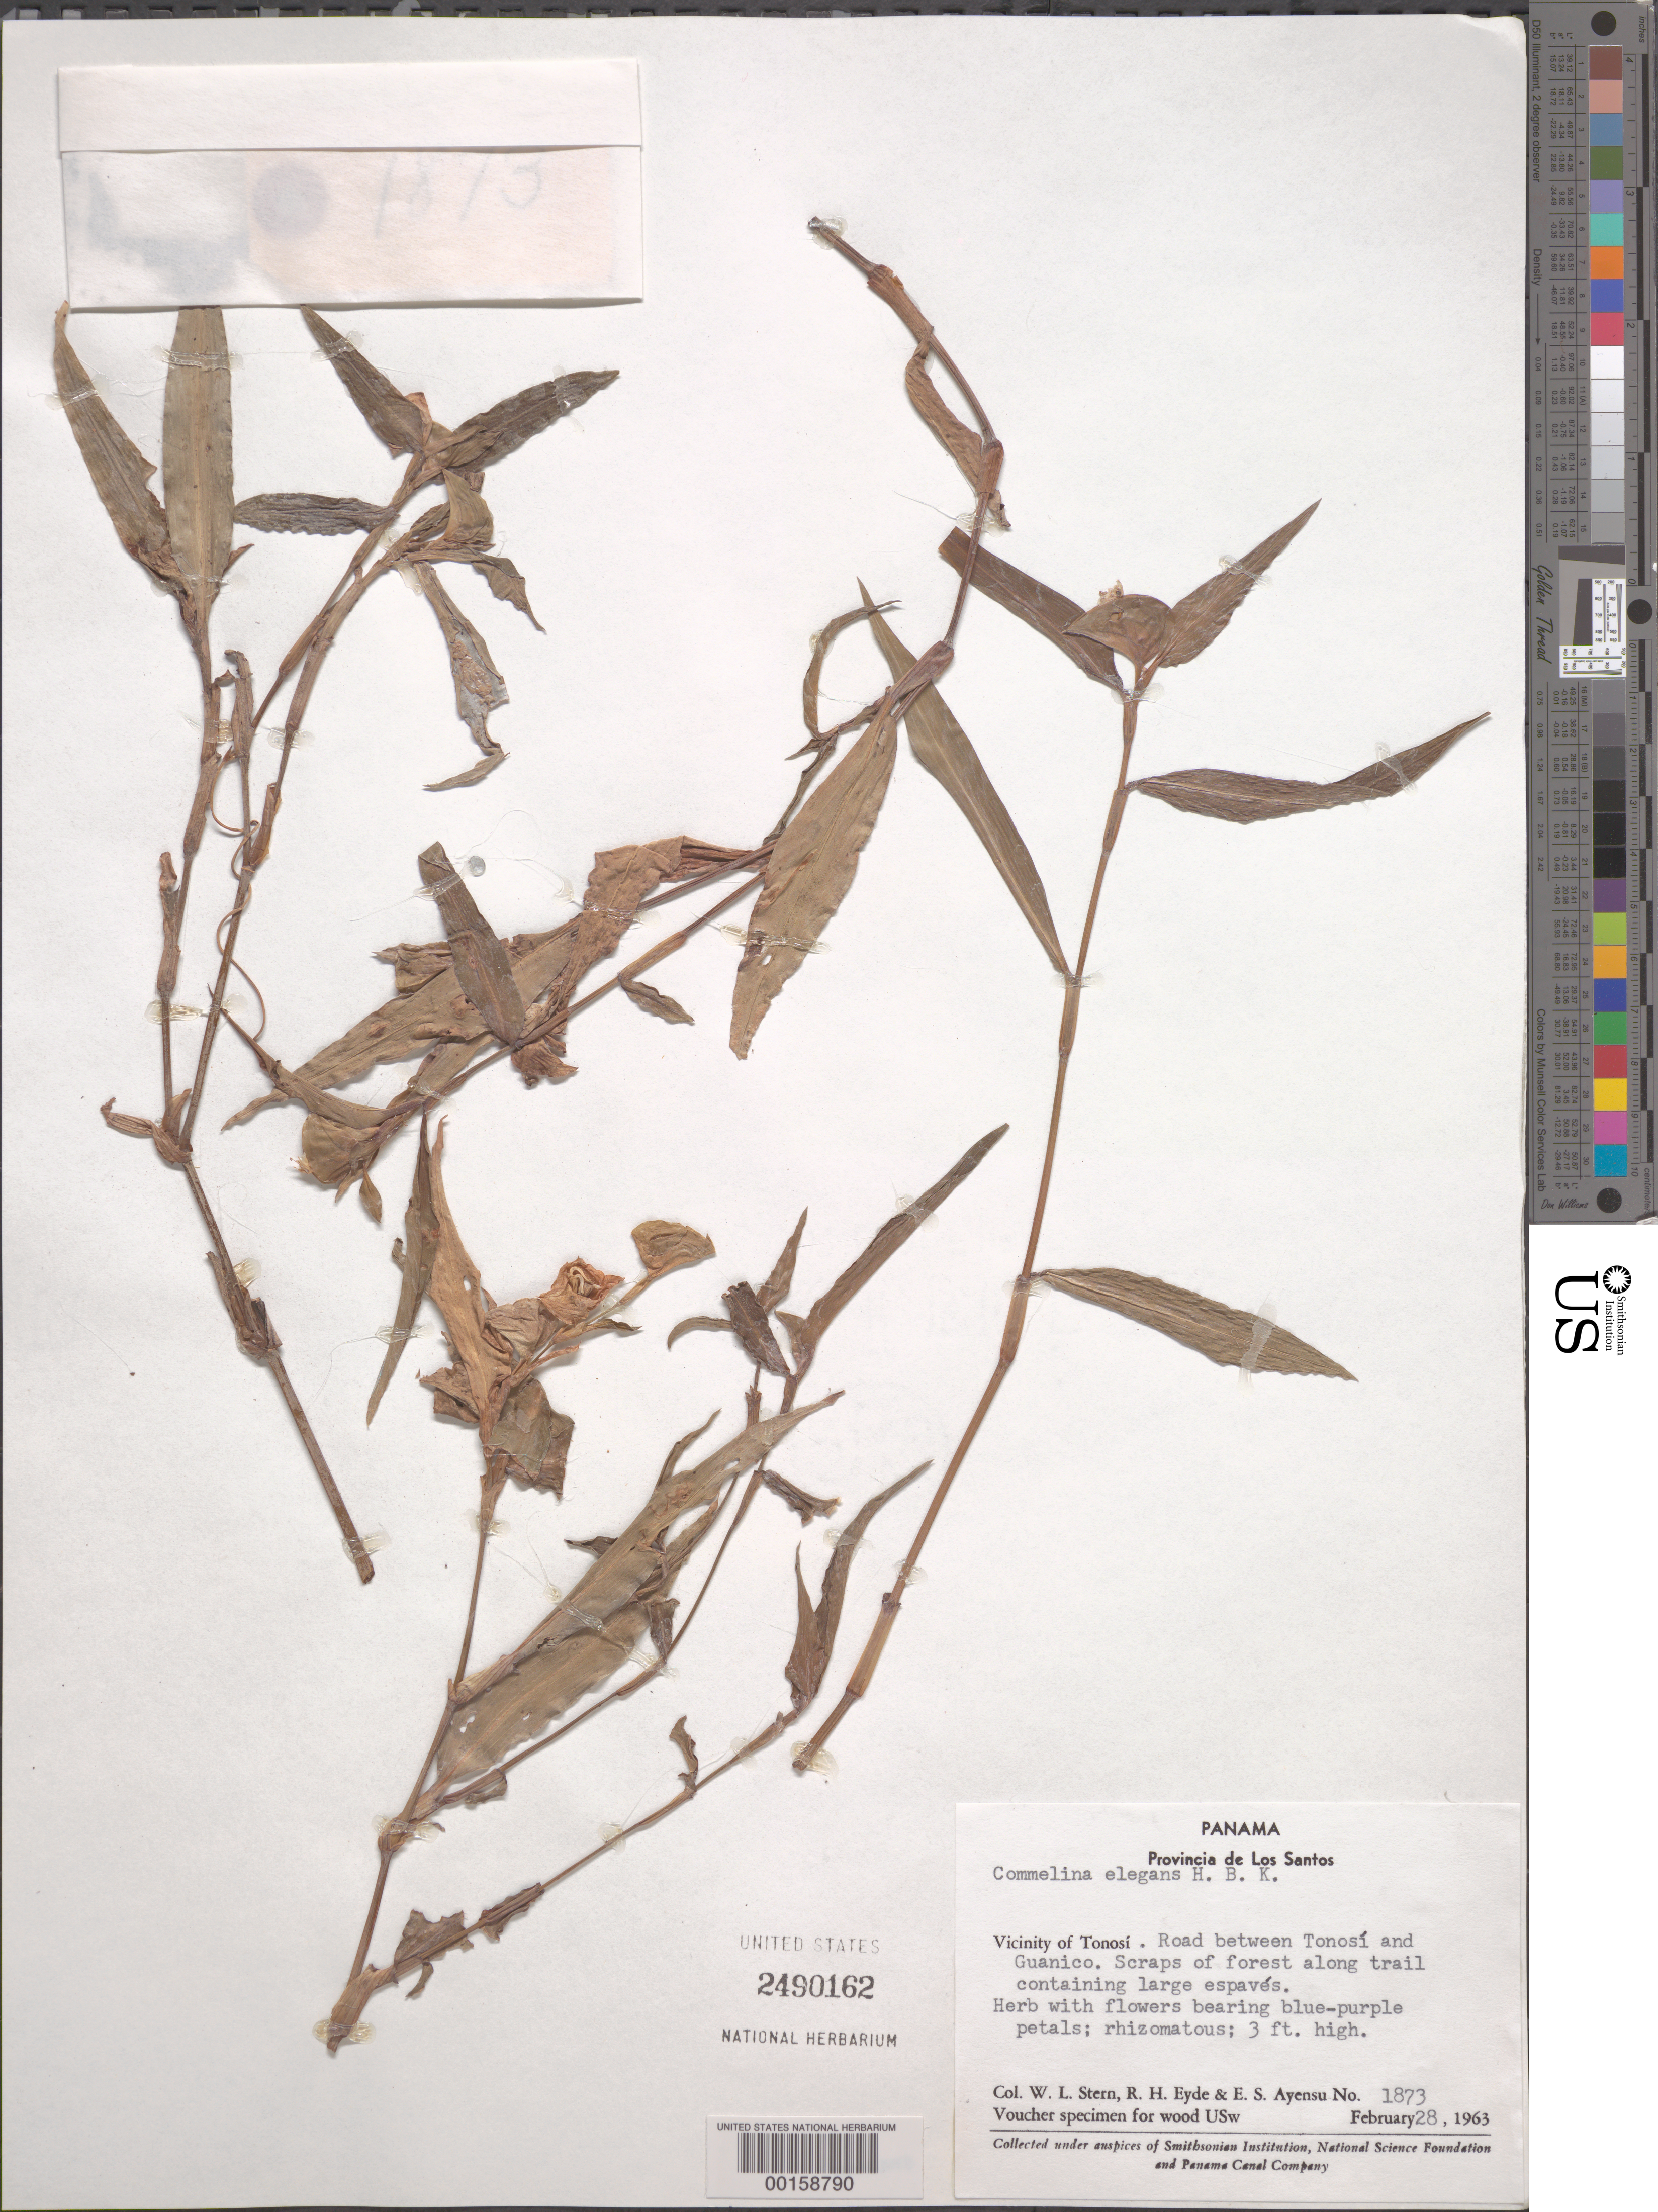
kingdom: Plantae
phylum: Tracheophyta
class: Liliopsida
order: Commelinales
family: Commelinaceae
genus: Commelina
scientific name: Commelina erecta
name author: L.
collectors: W. L. Stern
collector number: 1873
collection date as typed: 28 Feb 1963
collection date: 1963-02-28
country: Panama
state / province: Los Santos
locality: Tonosi; Guanico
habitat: Forest trails containing large espaves.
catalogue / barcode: US 2490162